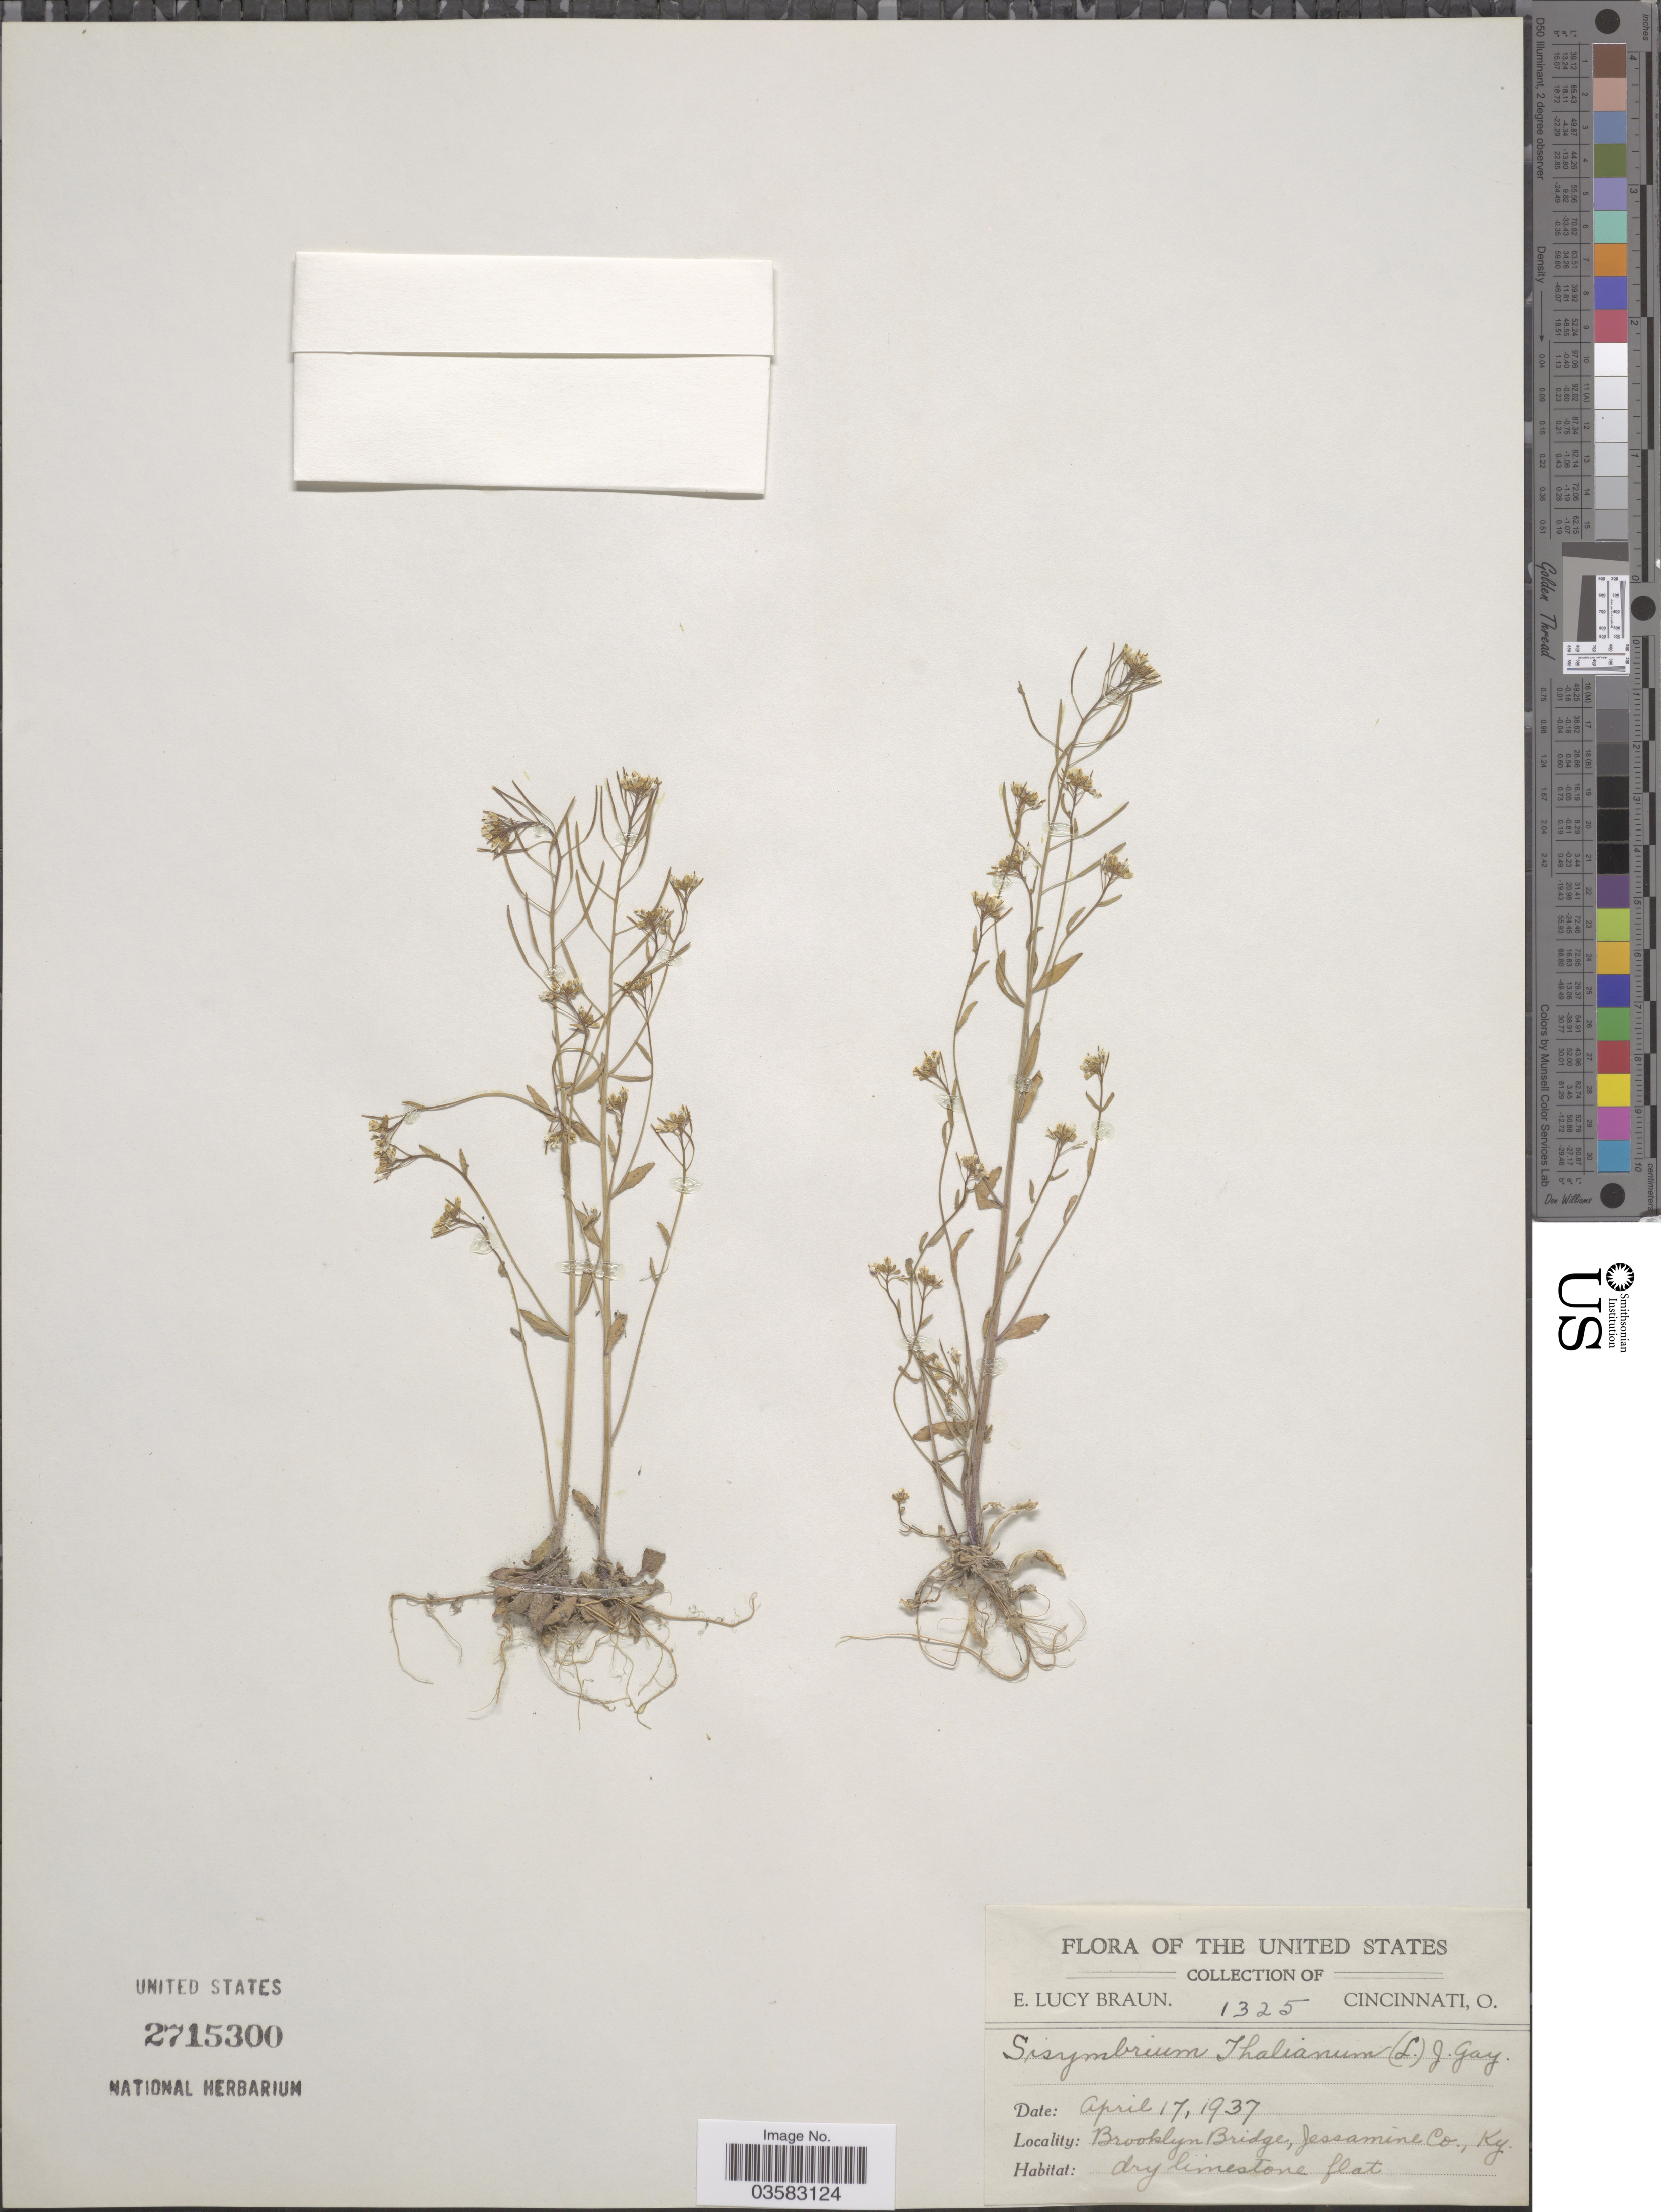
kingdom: Plantae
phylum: Tracheophyta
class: Magnoliopsida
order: Brassicales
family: Brassicaceae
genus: Sisymbrium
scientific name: Sisymbrium thalianum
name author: (L.) J. Gay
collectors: E. L. Braun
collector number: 1325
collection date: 1937-04-17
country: United States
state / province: Kentucky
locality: Brooklyn Bridge, Jessamine Co.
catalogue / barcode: US 2715300